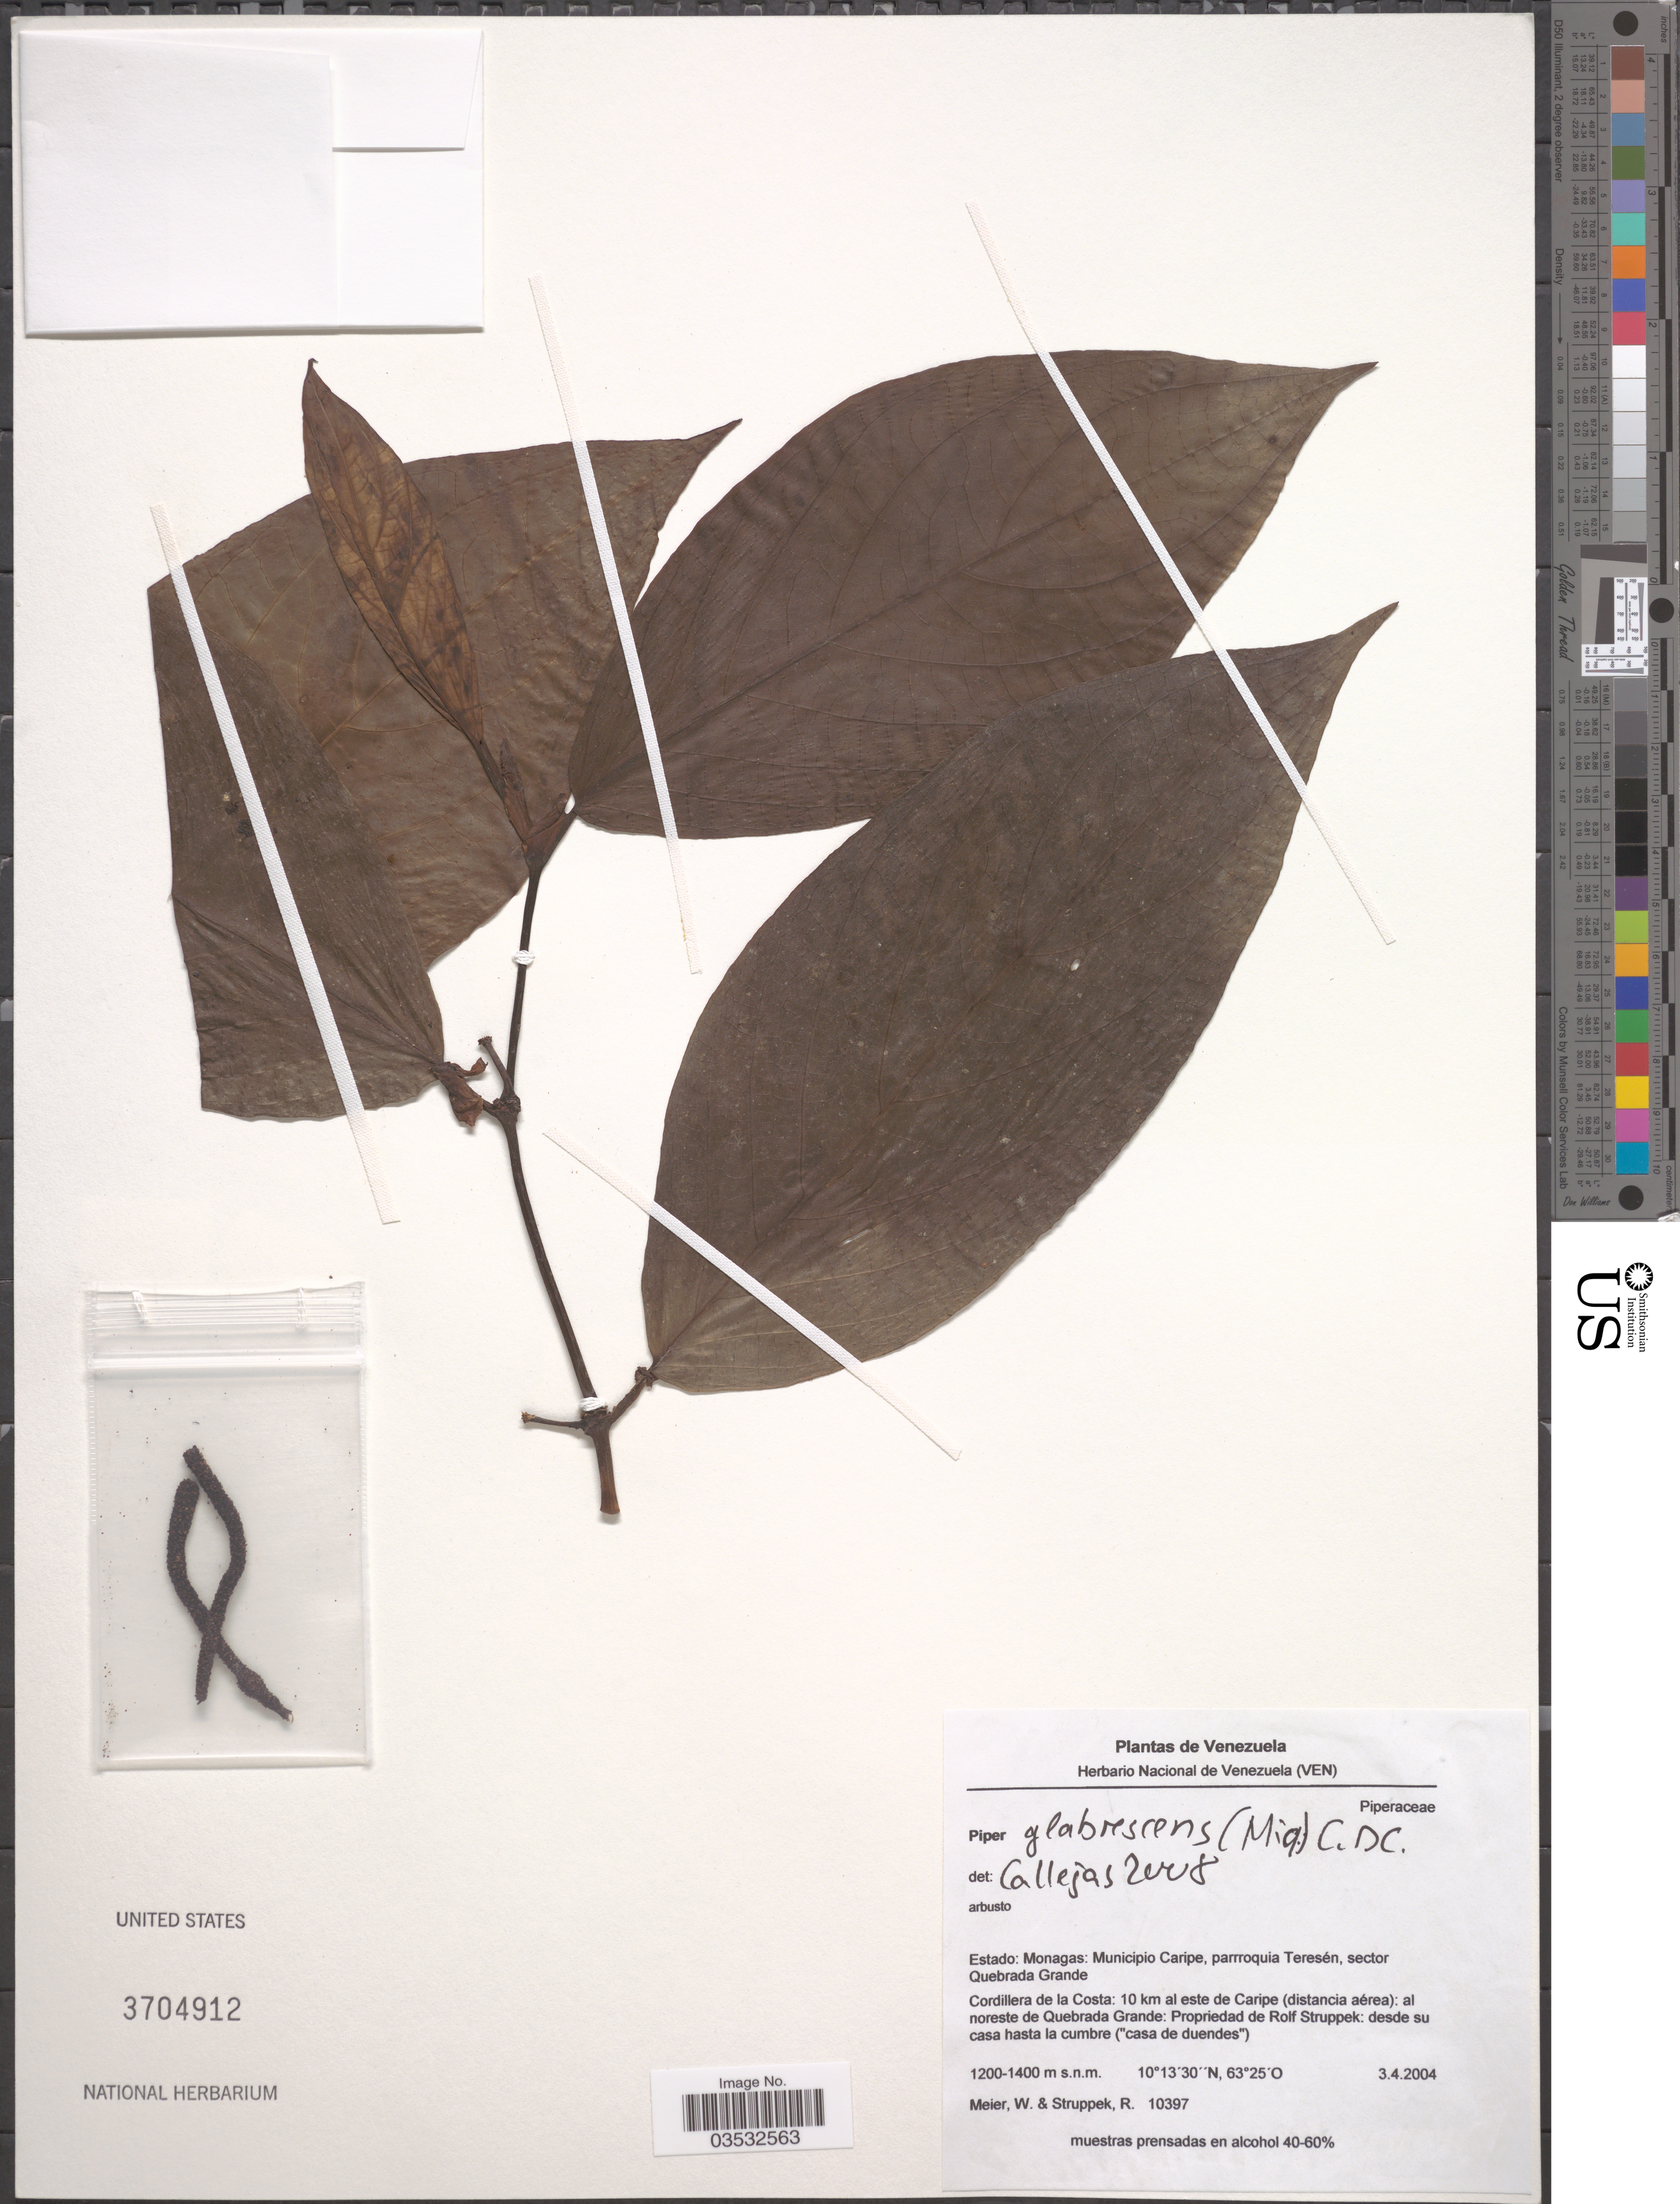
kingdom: Plantae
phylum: Tracheophyta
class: Magnoliopsida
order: Piperales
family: Piperaceae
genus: Piper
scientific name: Piper glabrescens var. glabrescens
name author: (Miq.) C. DC.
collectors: W. Meier & R. Struppek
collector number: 10397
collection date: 2004-04-03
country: Venezuela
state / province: Monagas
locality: Municipio Caripe, parroquia Teresén, sector Quebrada Grande. Cordillera de la Costa: 10 km al este de Caripe (distancia aérea): al noreste de Quebrada Grande: Proproedad de Rolf Struppek: desde su casa hasta la cumbre ("casa de duendes").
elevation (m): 1200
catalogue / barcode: US 3704912